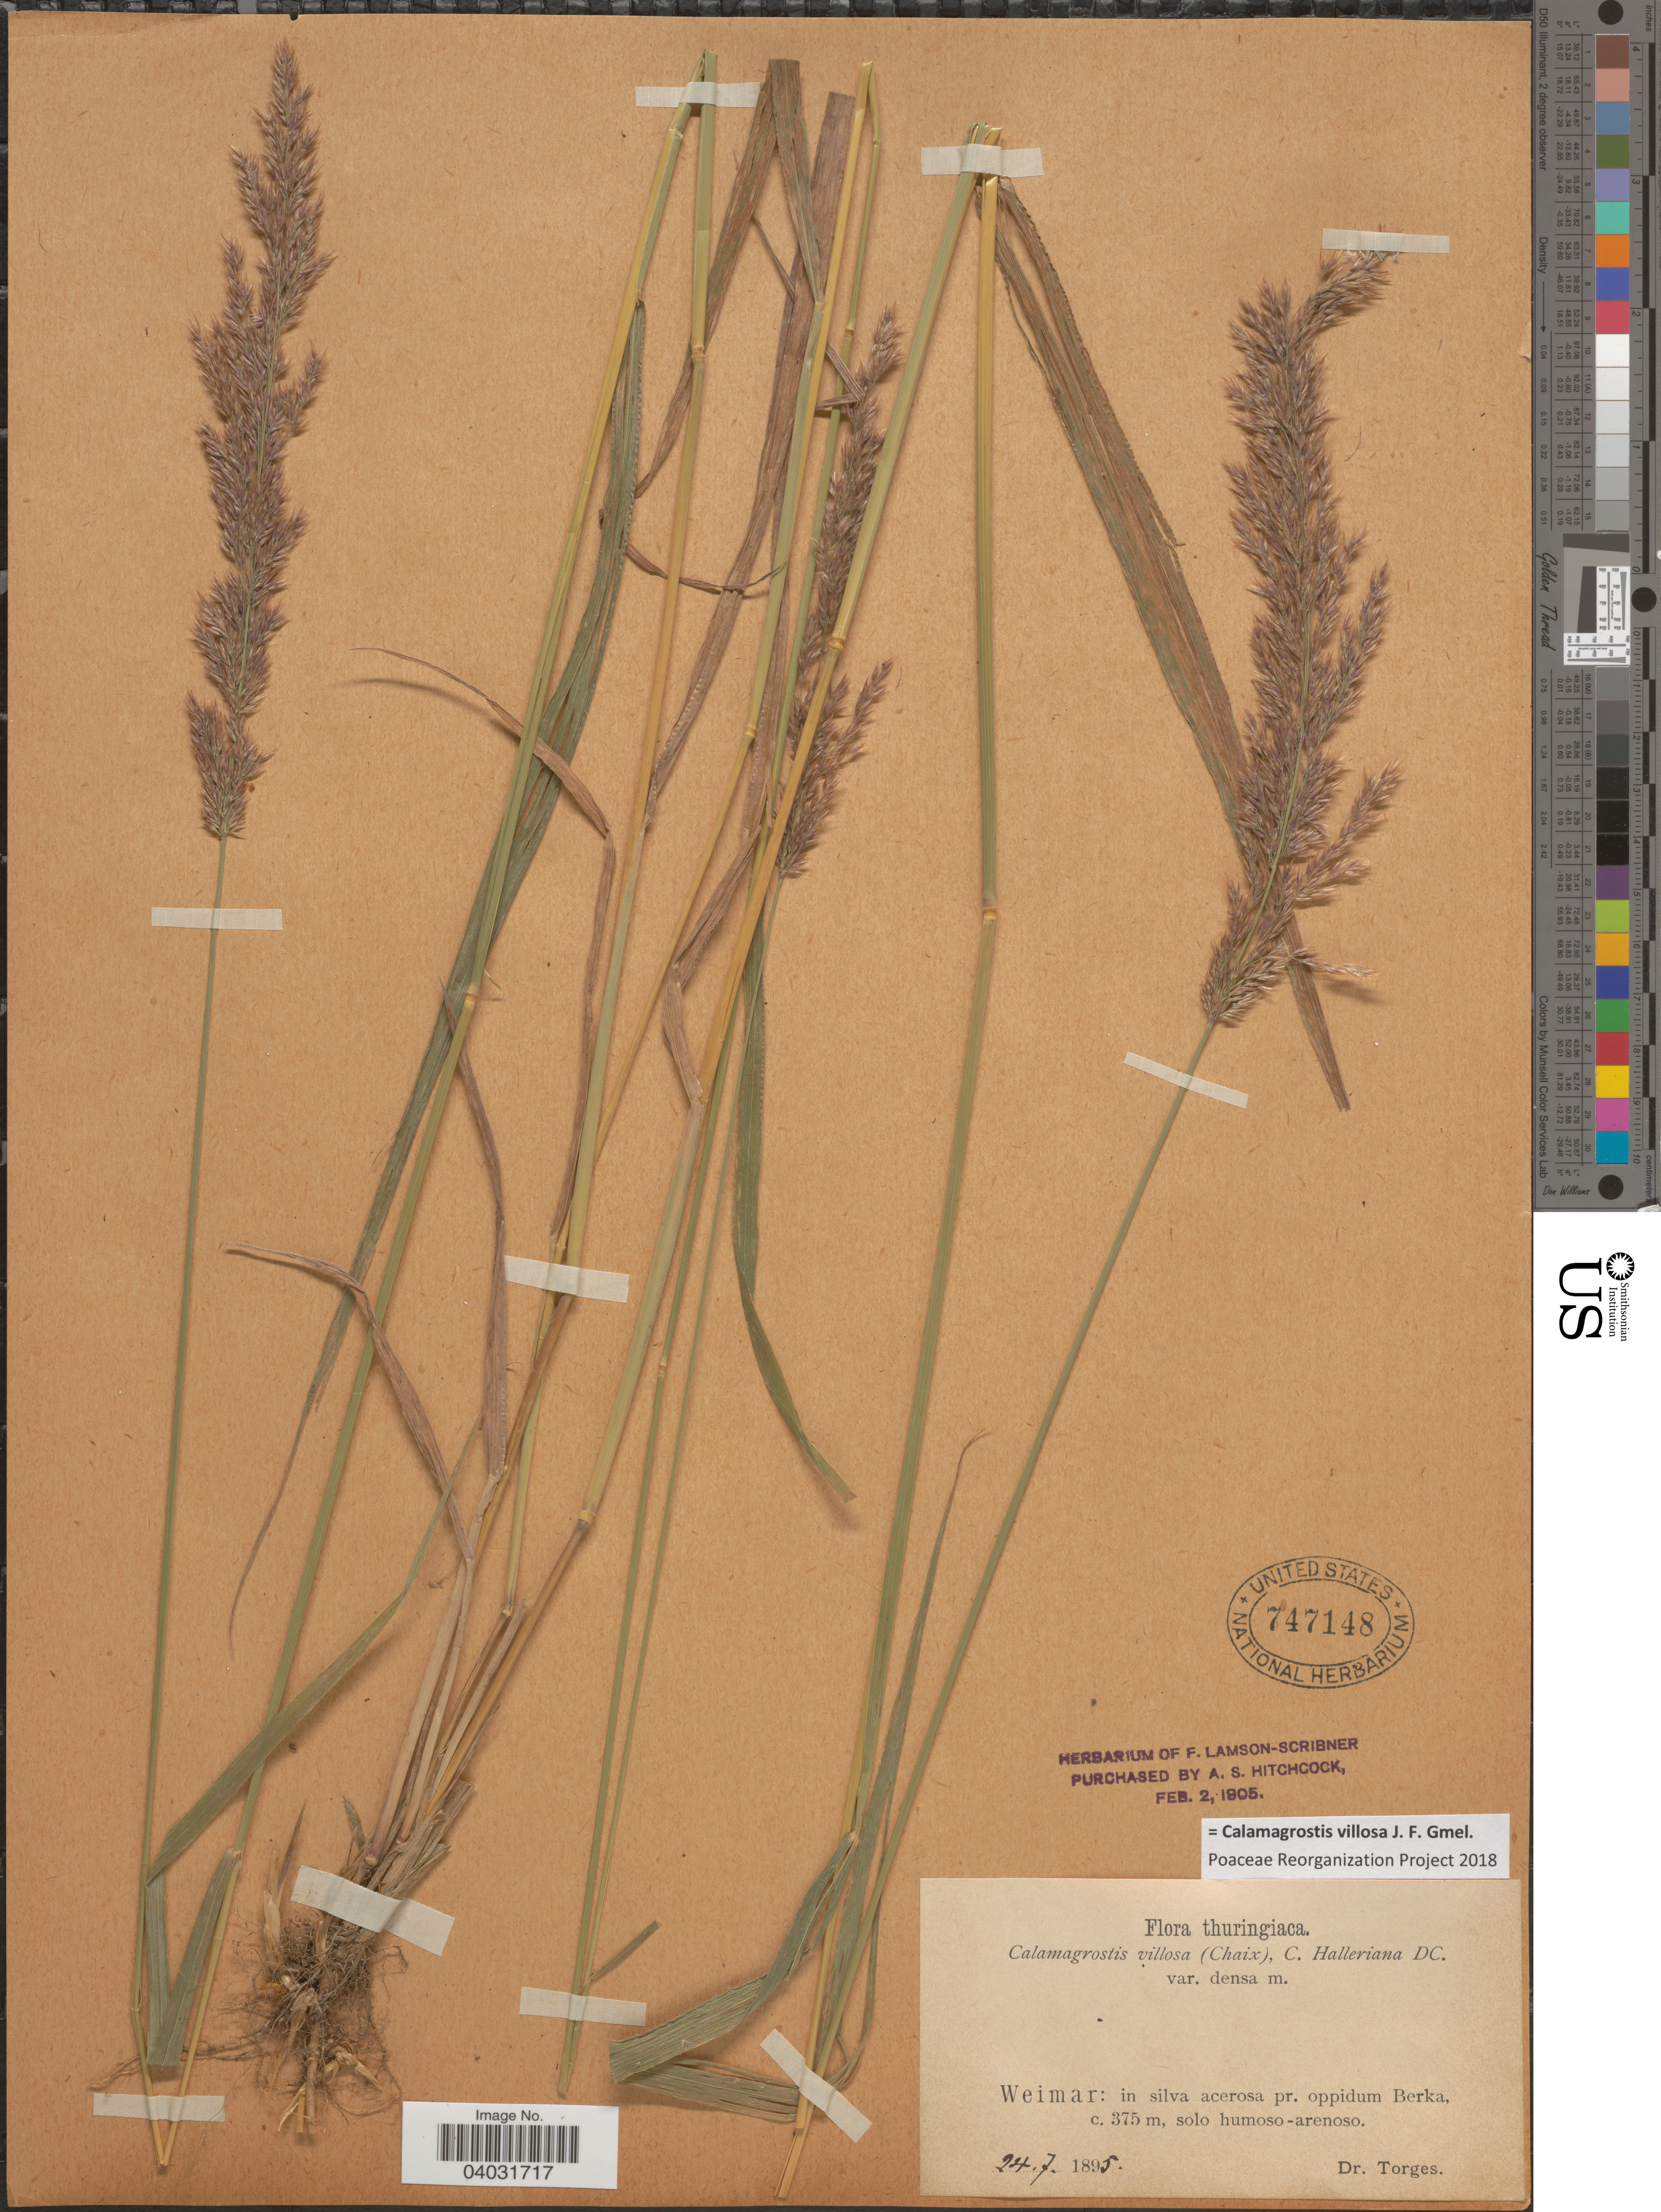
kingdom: Plantae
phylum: Tracheophyta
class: Liliopsida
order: Poales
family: Poaceae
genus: Calamagrostis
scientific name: Calamagrostis villosa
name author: J.F. Gmel.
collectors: Torges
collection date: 1895-07-24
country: Germany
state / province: Thuringia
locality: Thuringiaca. Weimar: in silva acerosa pr. oppidum Berka.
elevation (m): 375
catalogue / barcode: US 747148